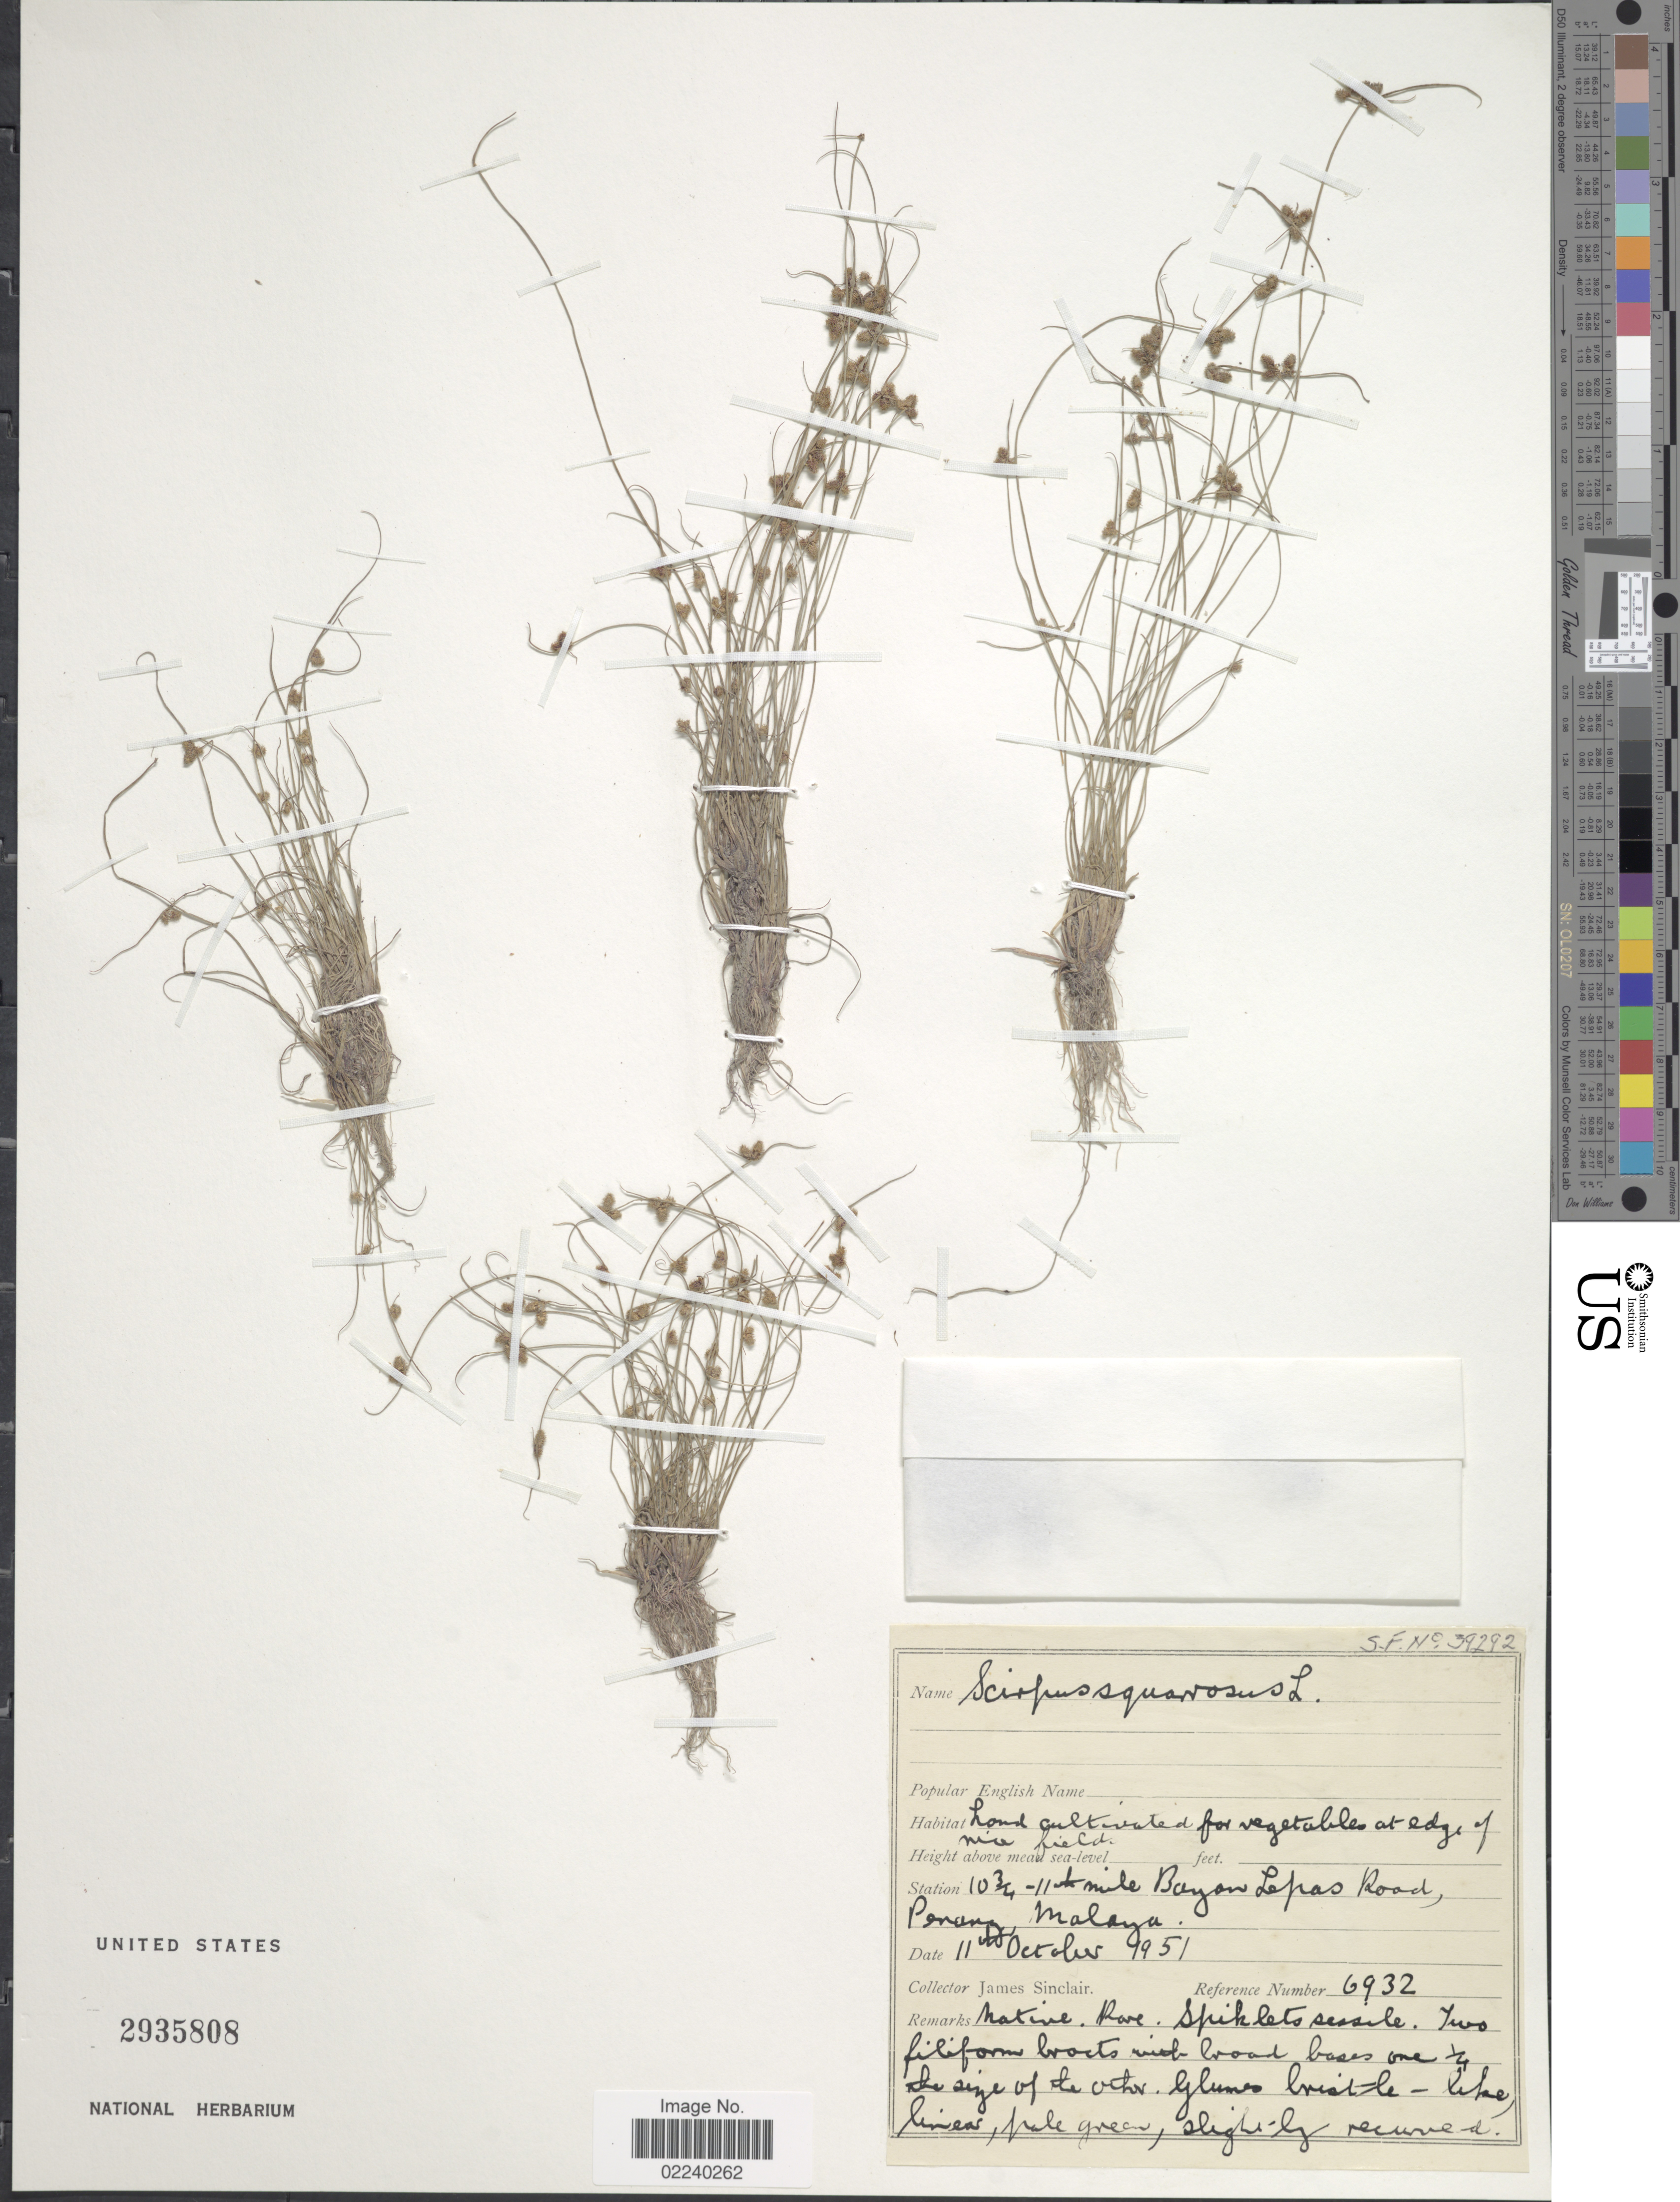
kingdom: Plantae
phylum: Tracheophyta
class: Liliopsida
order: Poales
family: Cyperaceae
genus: Cyperus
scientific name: Cyperus neochinensis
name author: (Tang & F.T. Wang) Bauters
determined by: Strong, M. T., (US), Smithsonian Institution - National Museum of Natural History (UNITED STATES)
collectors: J. Sinclair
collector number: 6932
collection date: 1951-10-11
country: Malaysia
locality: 10 3/4 - 11 ½ mile Bayan Lepas Road, Penang, Malaya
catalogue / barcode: US 2935808